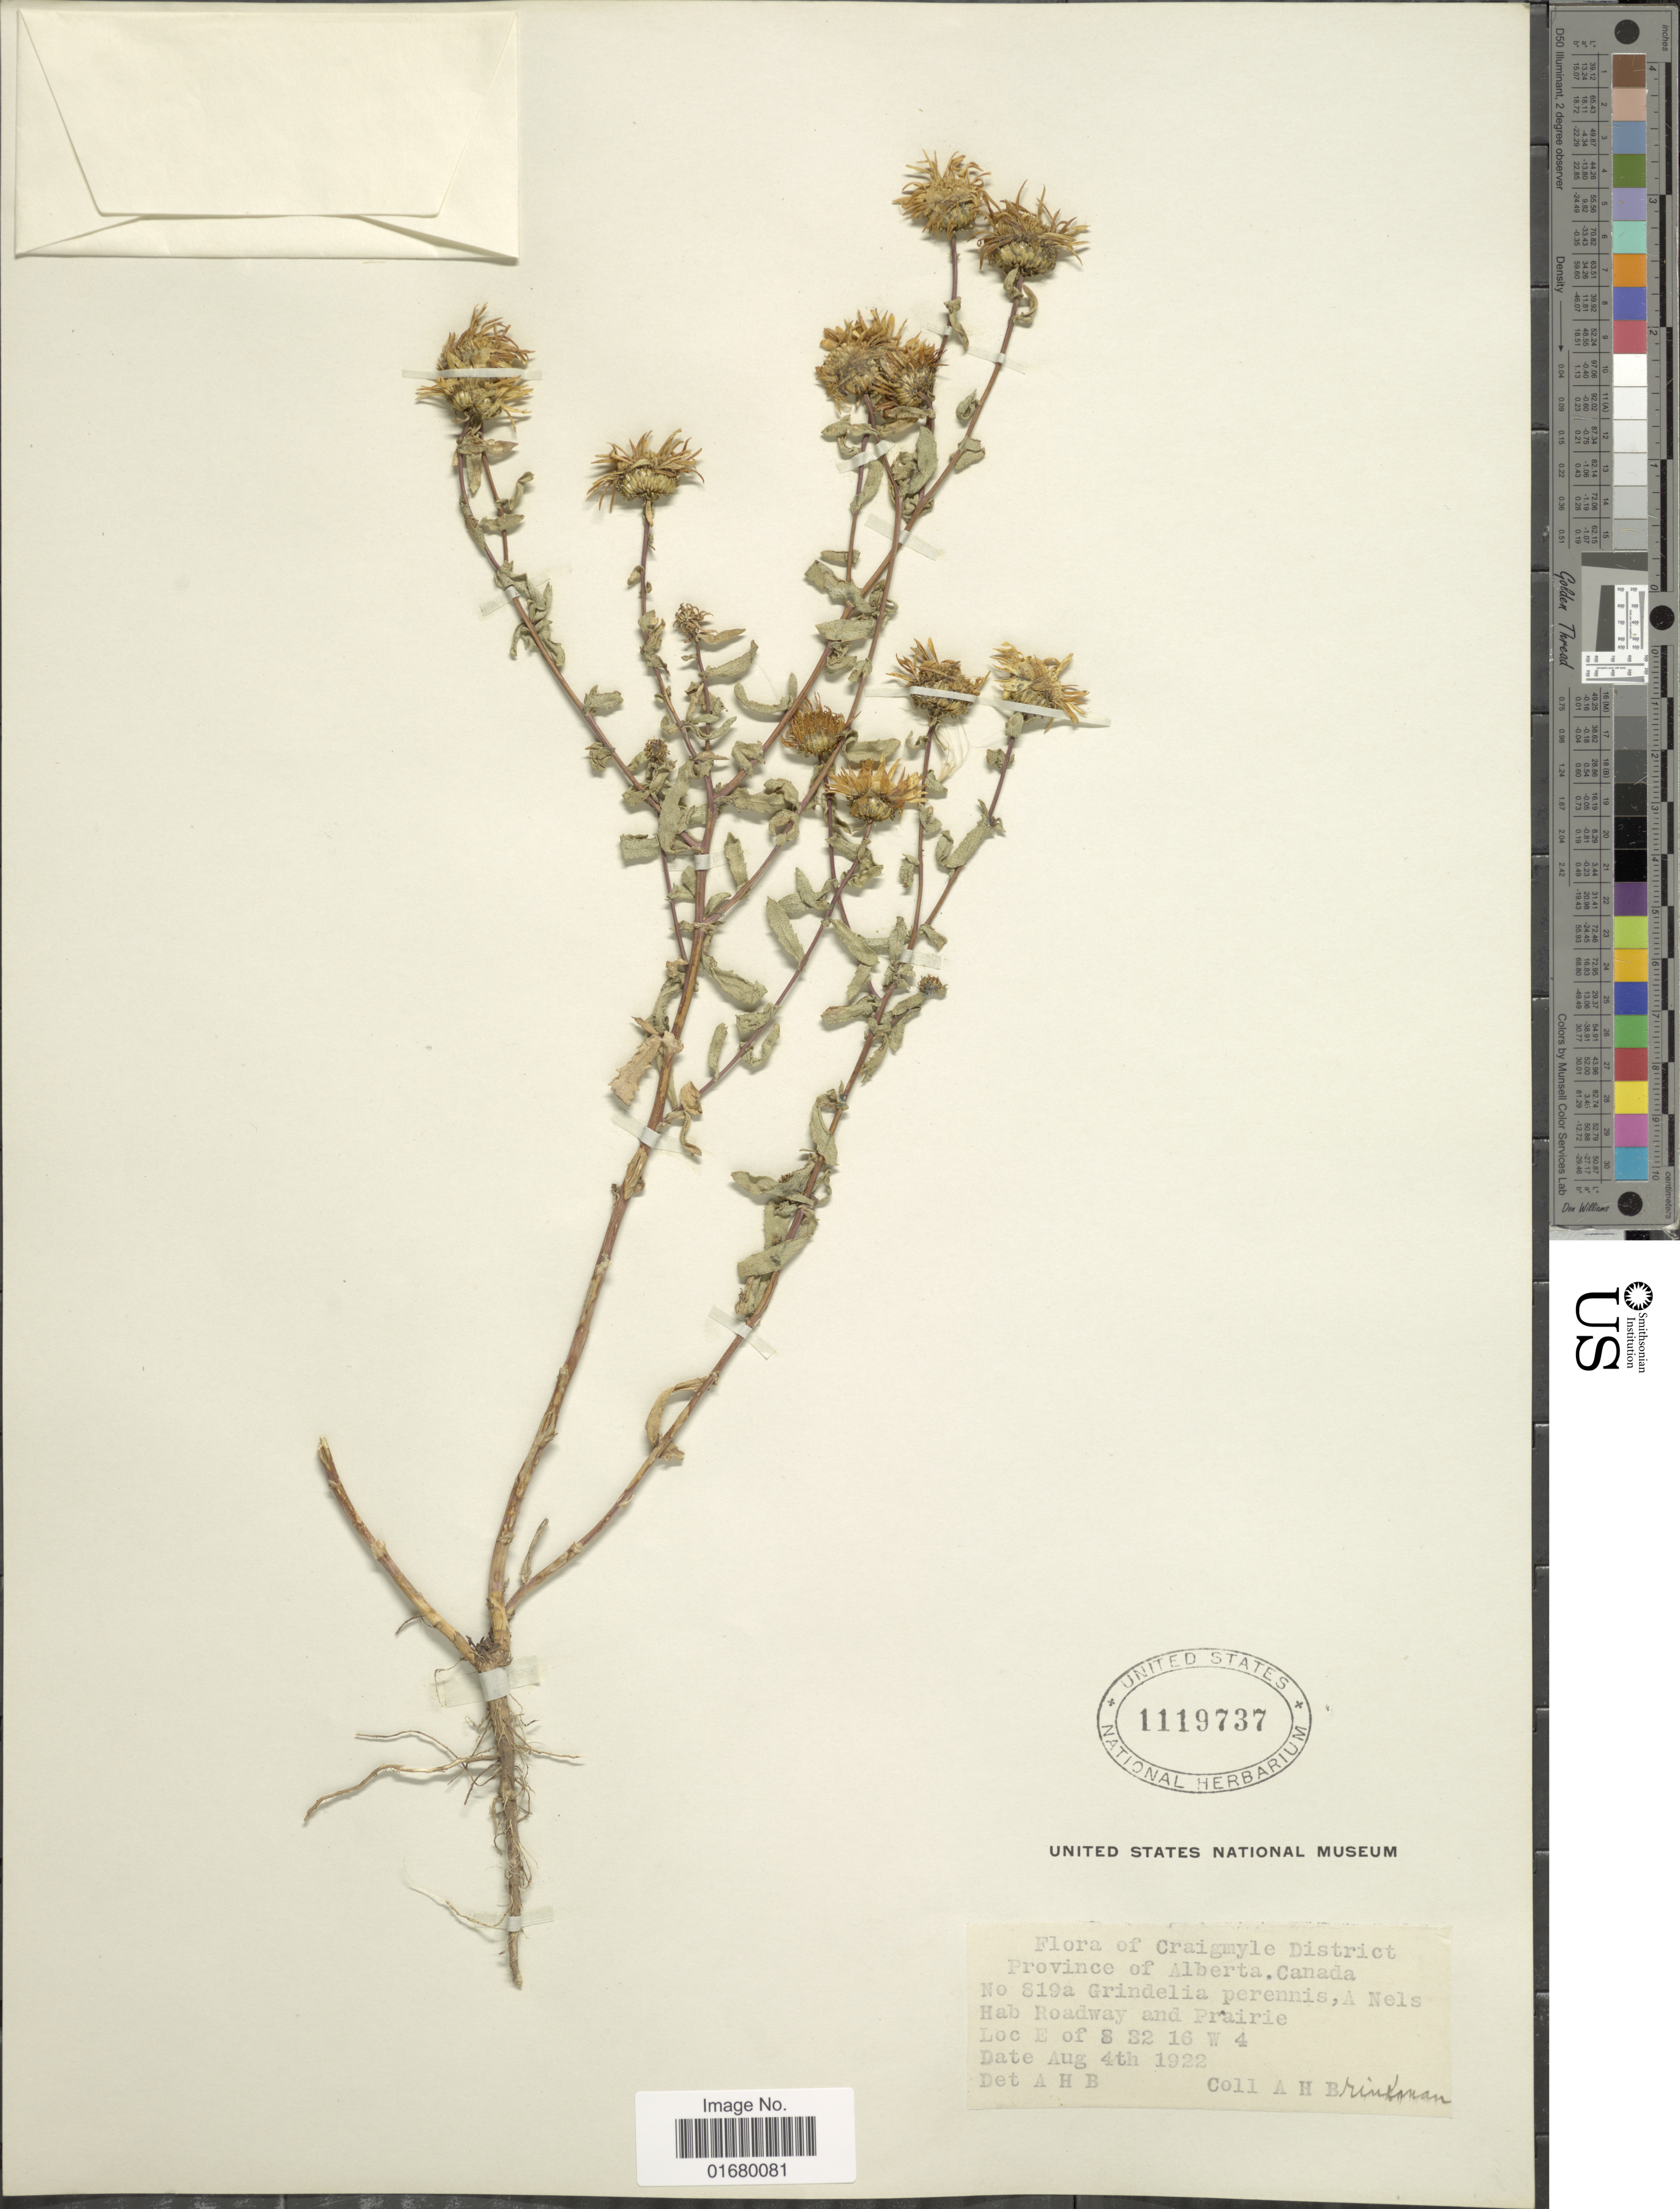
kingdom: Plantae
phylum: Tracheophyta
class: Magnoliopsida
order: Asterales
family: Asteraceae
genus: Grindelia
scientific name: Grindelia perennis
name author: A. Nelson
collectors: A. Brinkman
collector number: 819a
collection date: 1922-08-04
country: Canada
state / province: Alberta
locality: Craigmyle District, A Neld Hab Roadway and Prairie.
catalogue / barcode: US 1119737